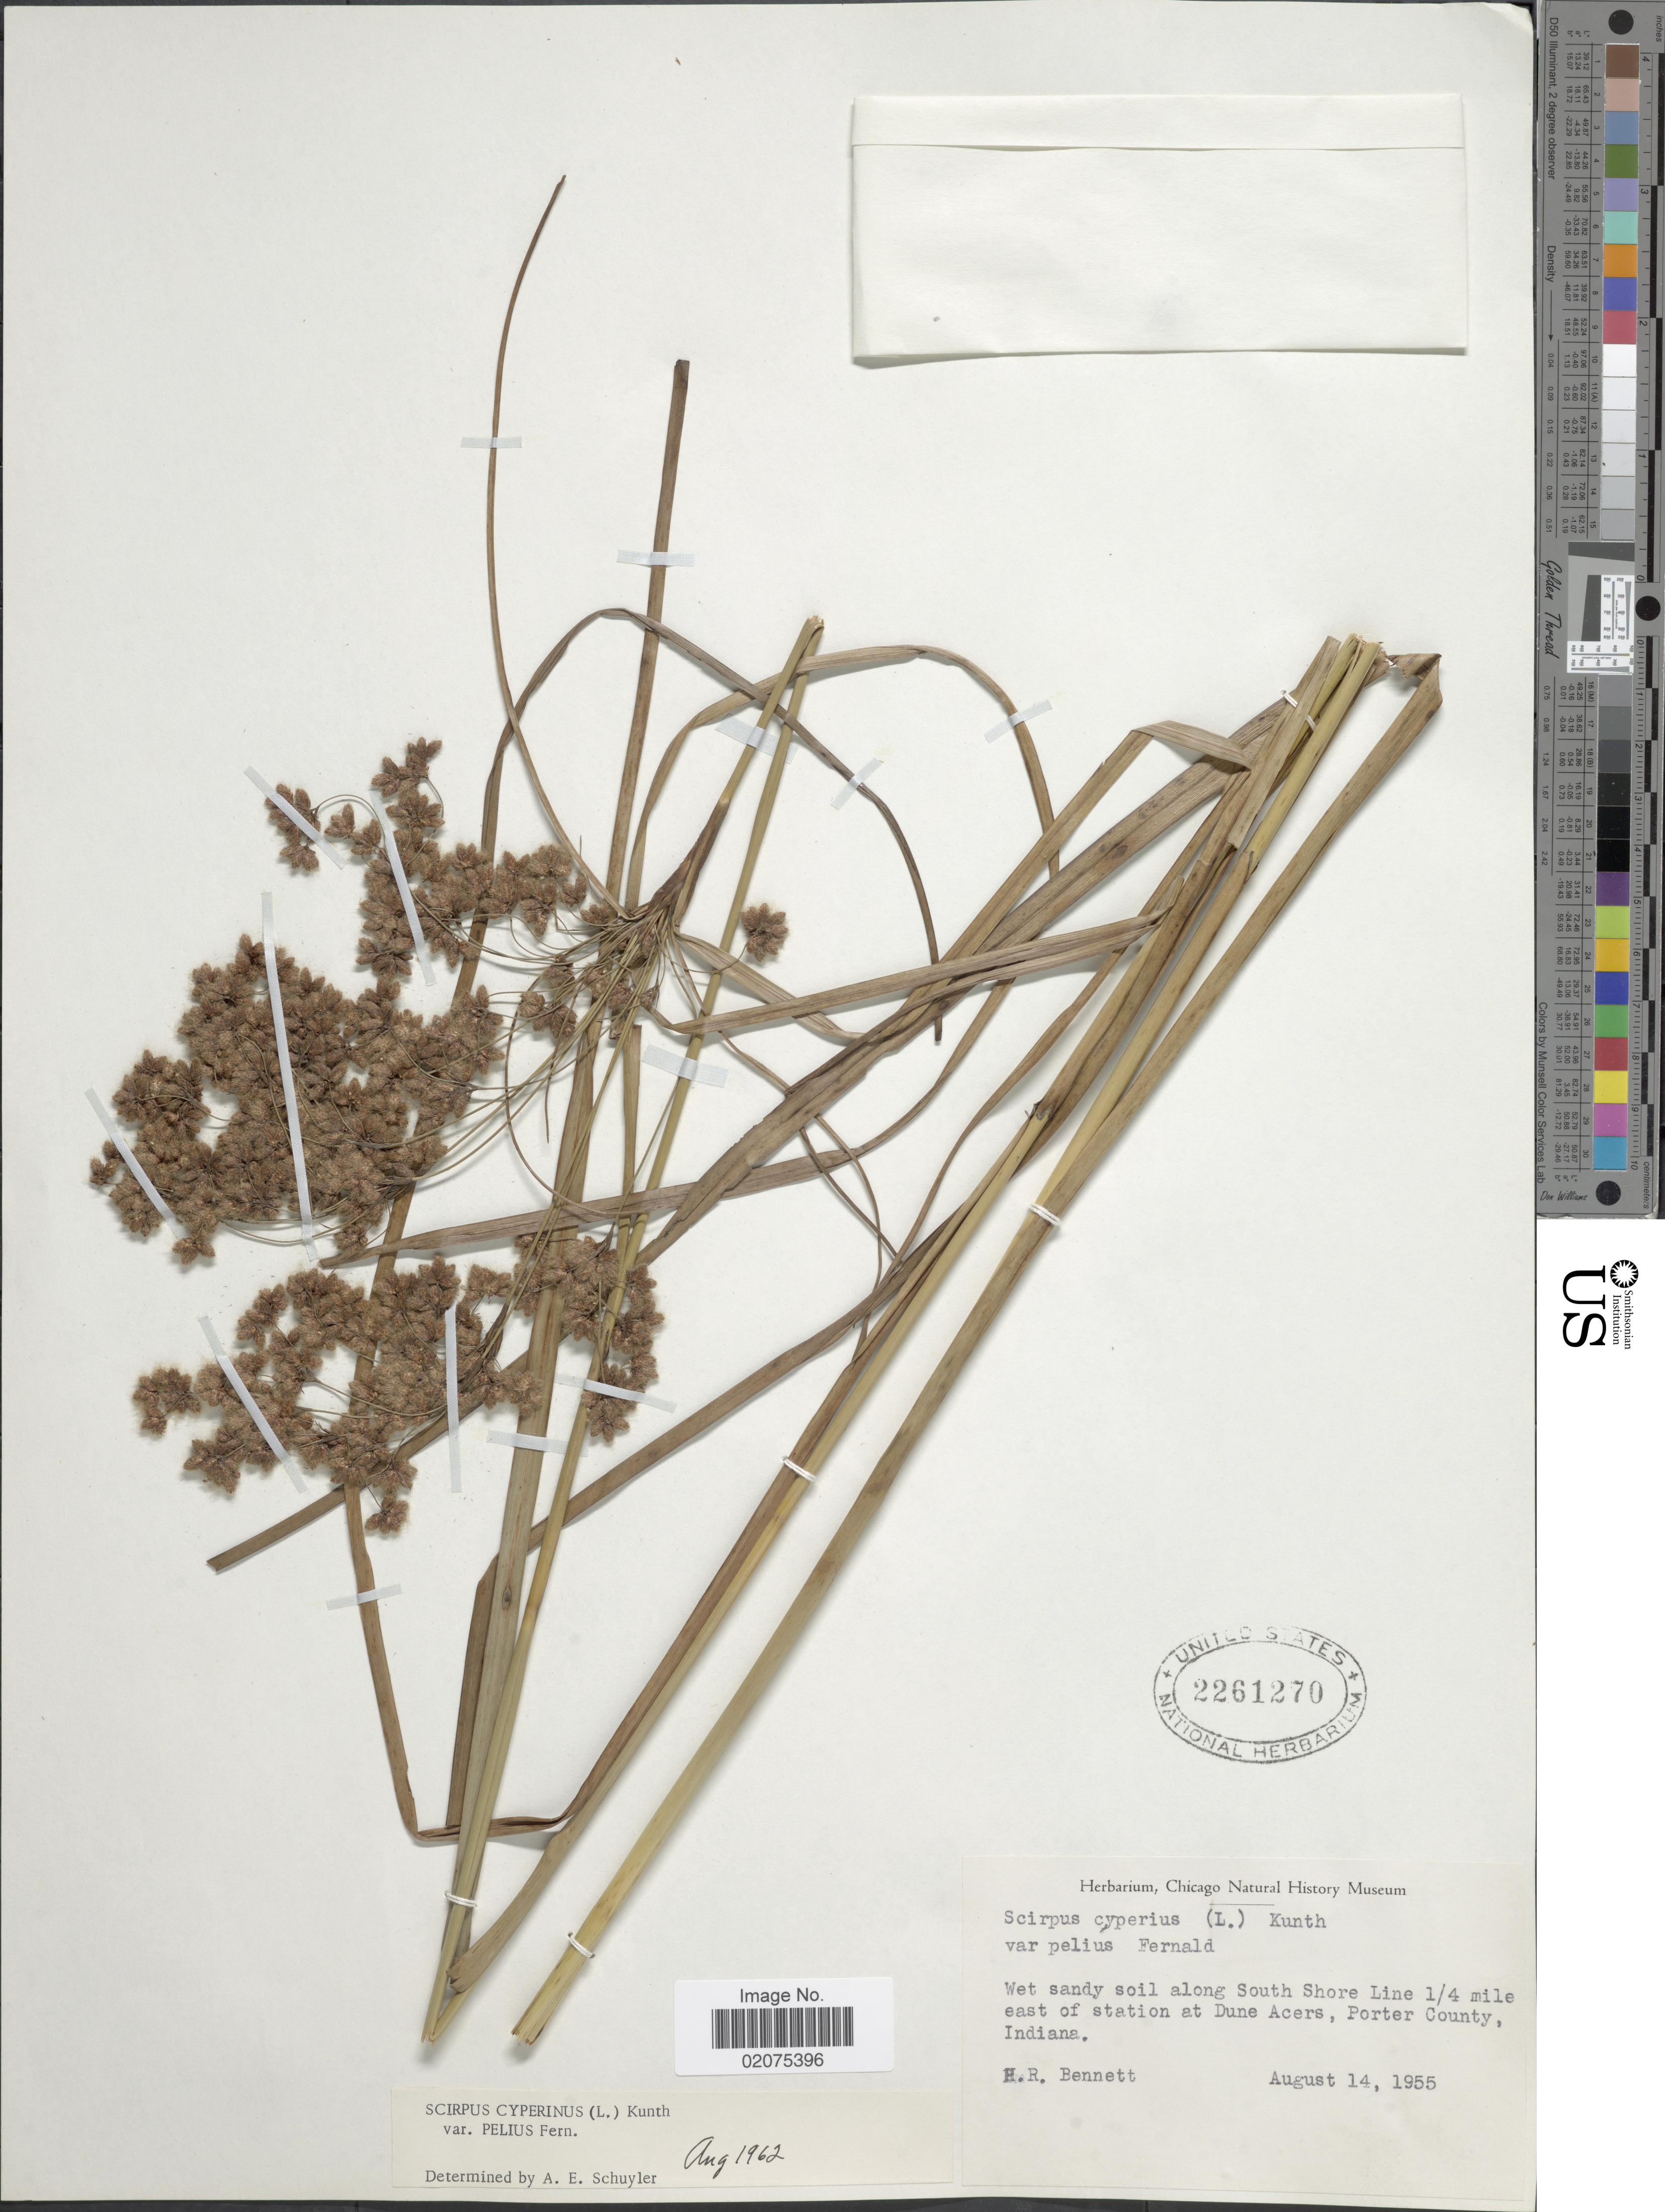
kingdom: Plantae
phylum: Tracheophyta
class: Liliopsida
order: Poales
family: Cyperaceae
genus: Scirpus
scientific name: Scirpus cyperinus var. pelius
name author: Fernald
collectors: H. R. Bennett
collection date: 1955-08-14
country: United States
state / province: Indiana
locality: Wet sandy soil along South Shore Line 1/4 mile east of station at Dune Acers, Porter County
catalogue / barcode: US 2261270